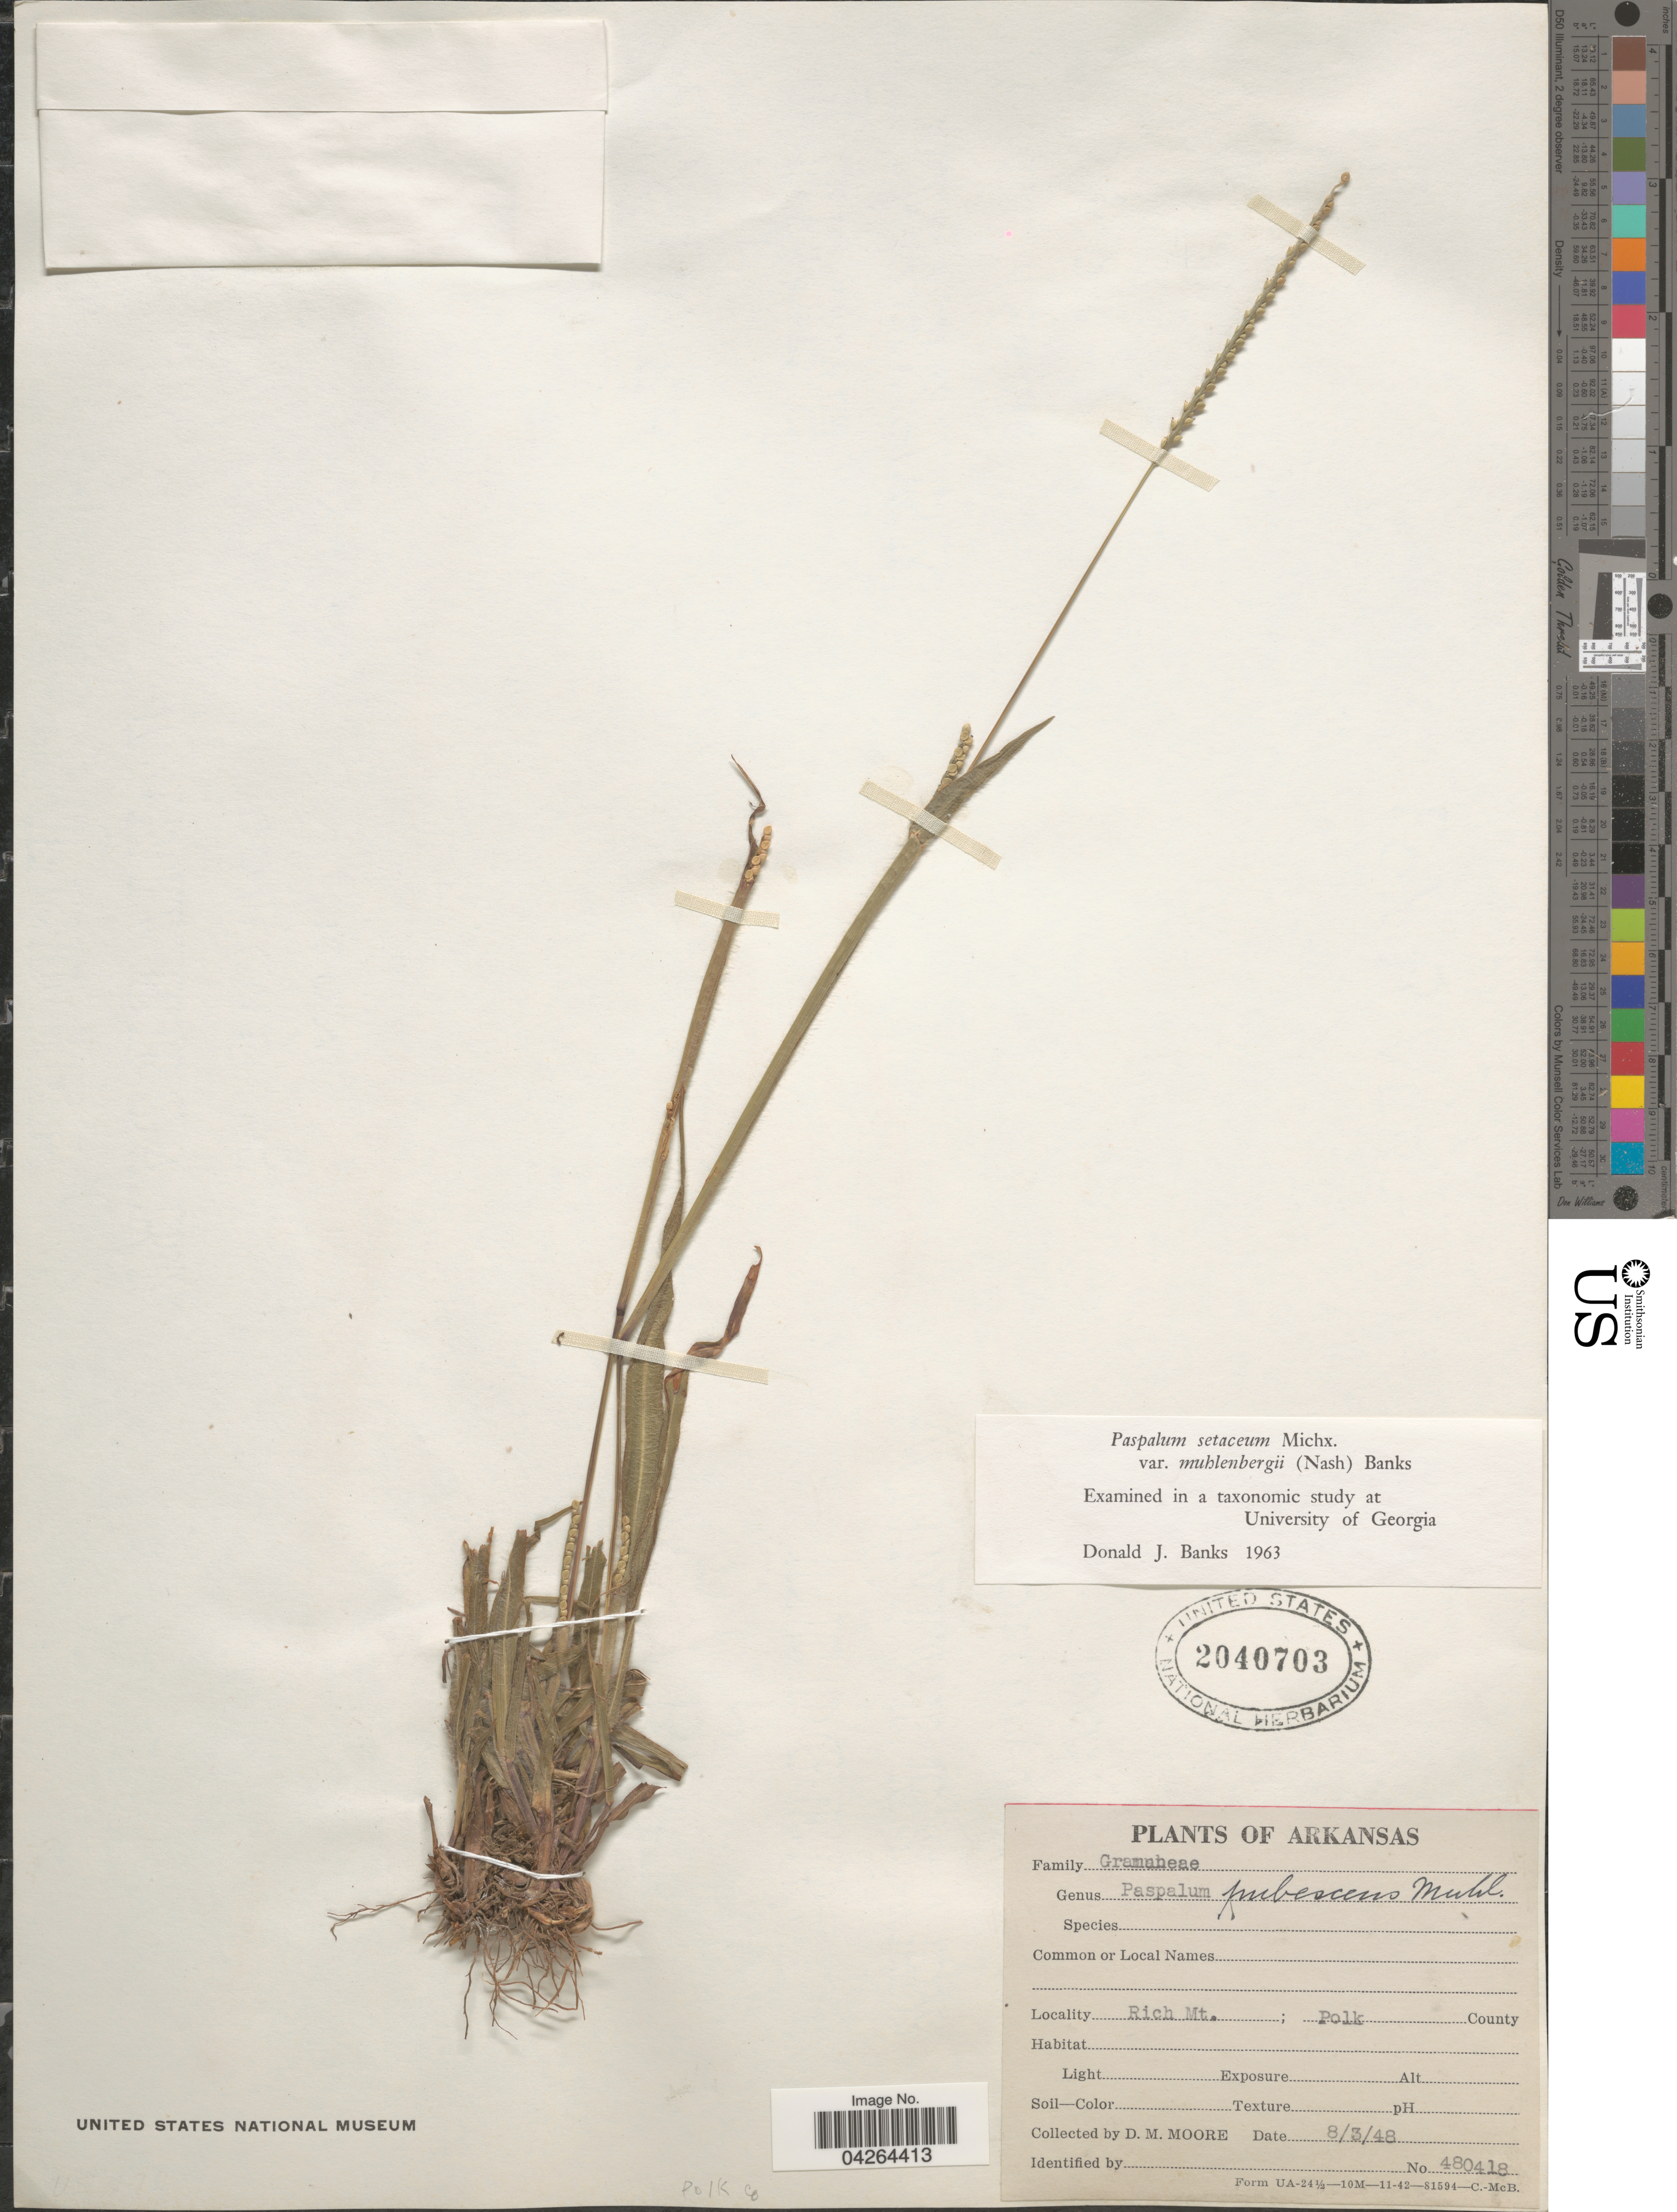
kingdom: Plantae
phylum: Tracheophyta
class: Liliopsida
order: Poales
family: Poaceae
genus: Paspalum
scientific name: Paspalum setaceum var. muhlenbergii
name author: (Nash) D.J. Banks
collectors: D. Moore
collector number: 480418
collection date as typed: Transcribed d/m/y: 3/8/48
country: United States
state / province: Arkansas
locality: Rich Mt.; Polk County.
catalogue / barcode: US 2040703